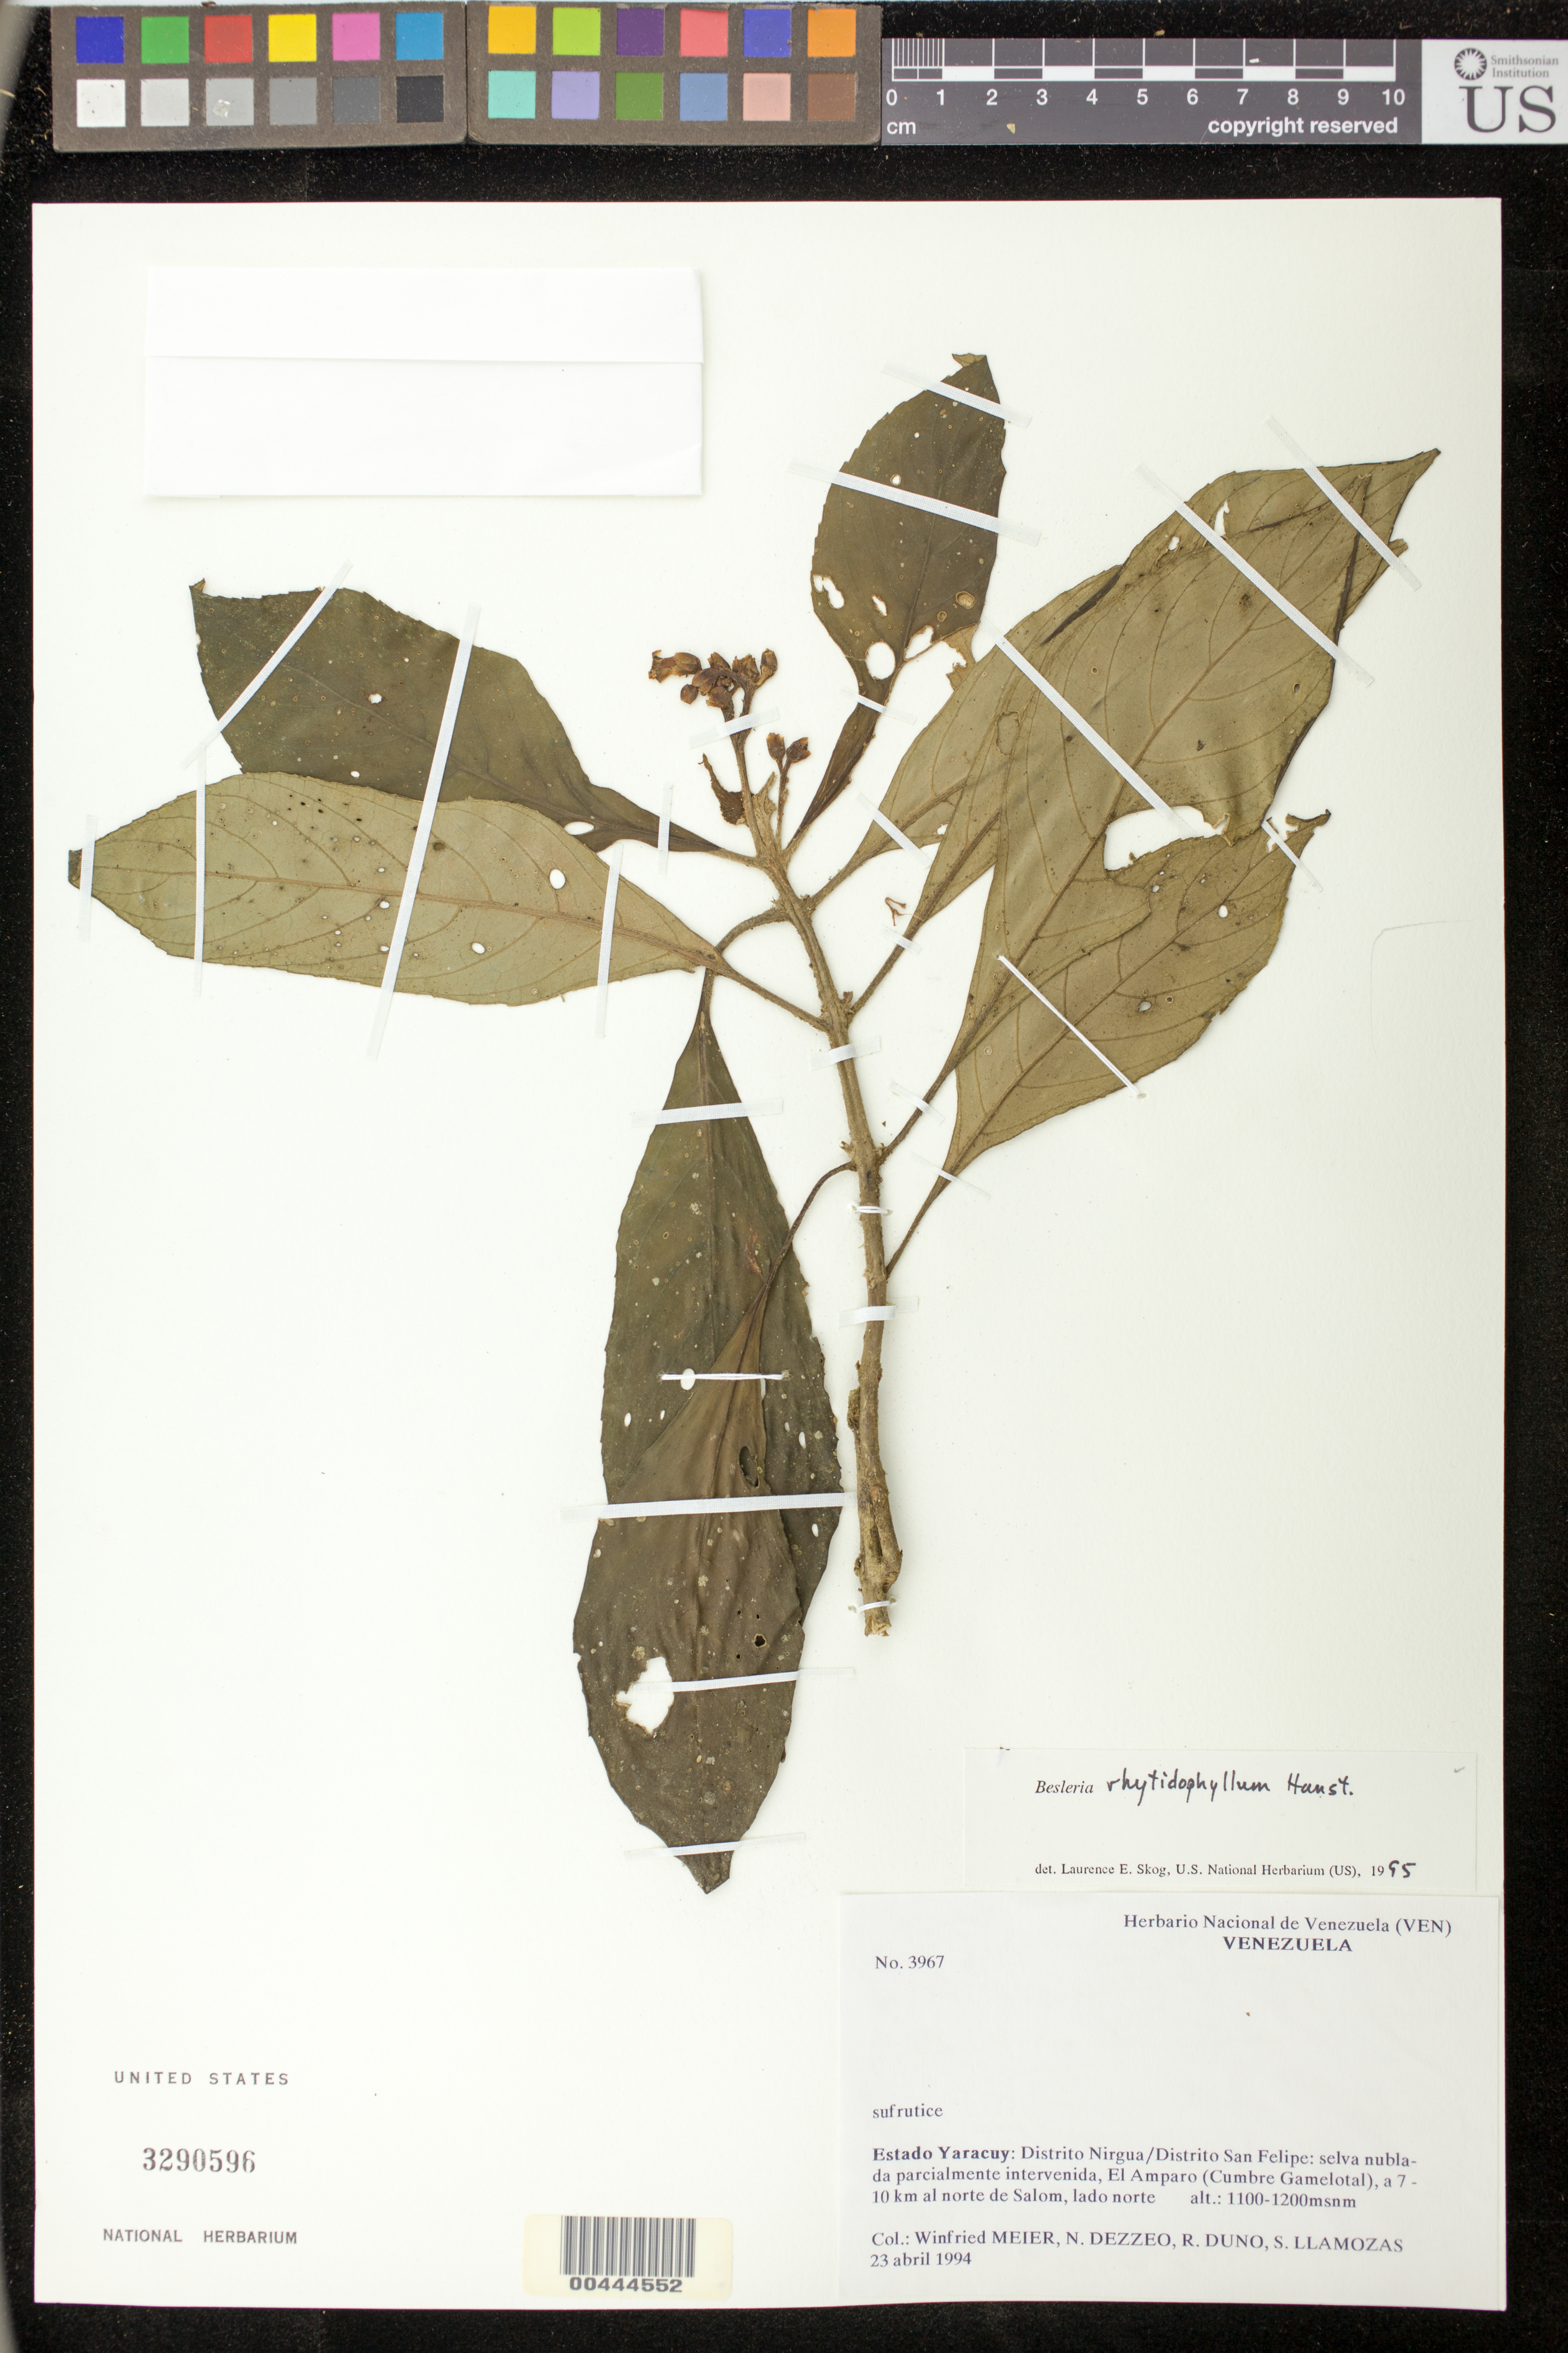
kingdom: Plantae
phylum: Tracheophyta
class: Magnoliopsida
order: Lamiales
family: Gesneriaceae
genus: Besleria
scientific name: Besleria rhytidophyllum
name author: Hanst.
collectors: W. Meier, S. Llamozas, N. Dezzeo & R. Duno de Stefano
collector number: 3967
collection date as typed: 23 Apr 1994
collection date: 1994-04-23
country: Venezuela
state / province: Yaracuy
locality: Nirgua / San Felipe, E. Amparo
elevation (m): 1100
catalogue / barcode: US 3290596